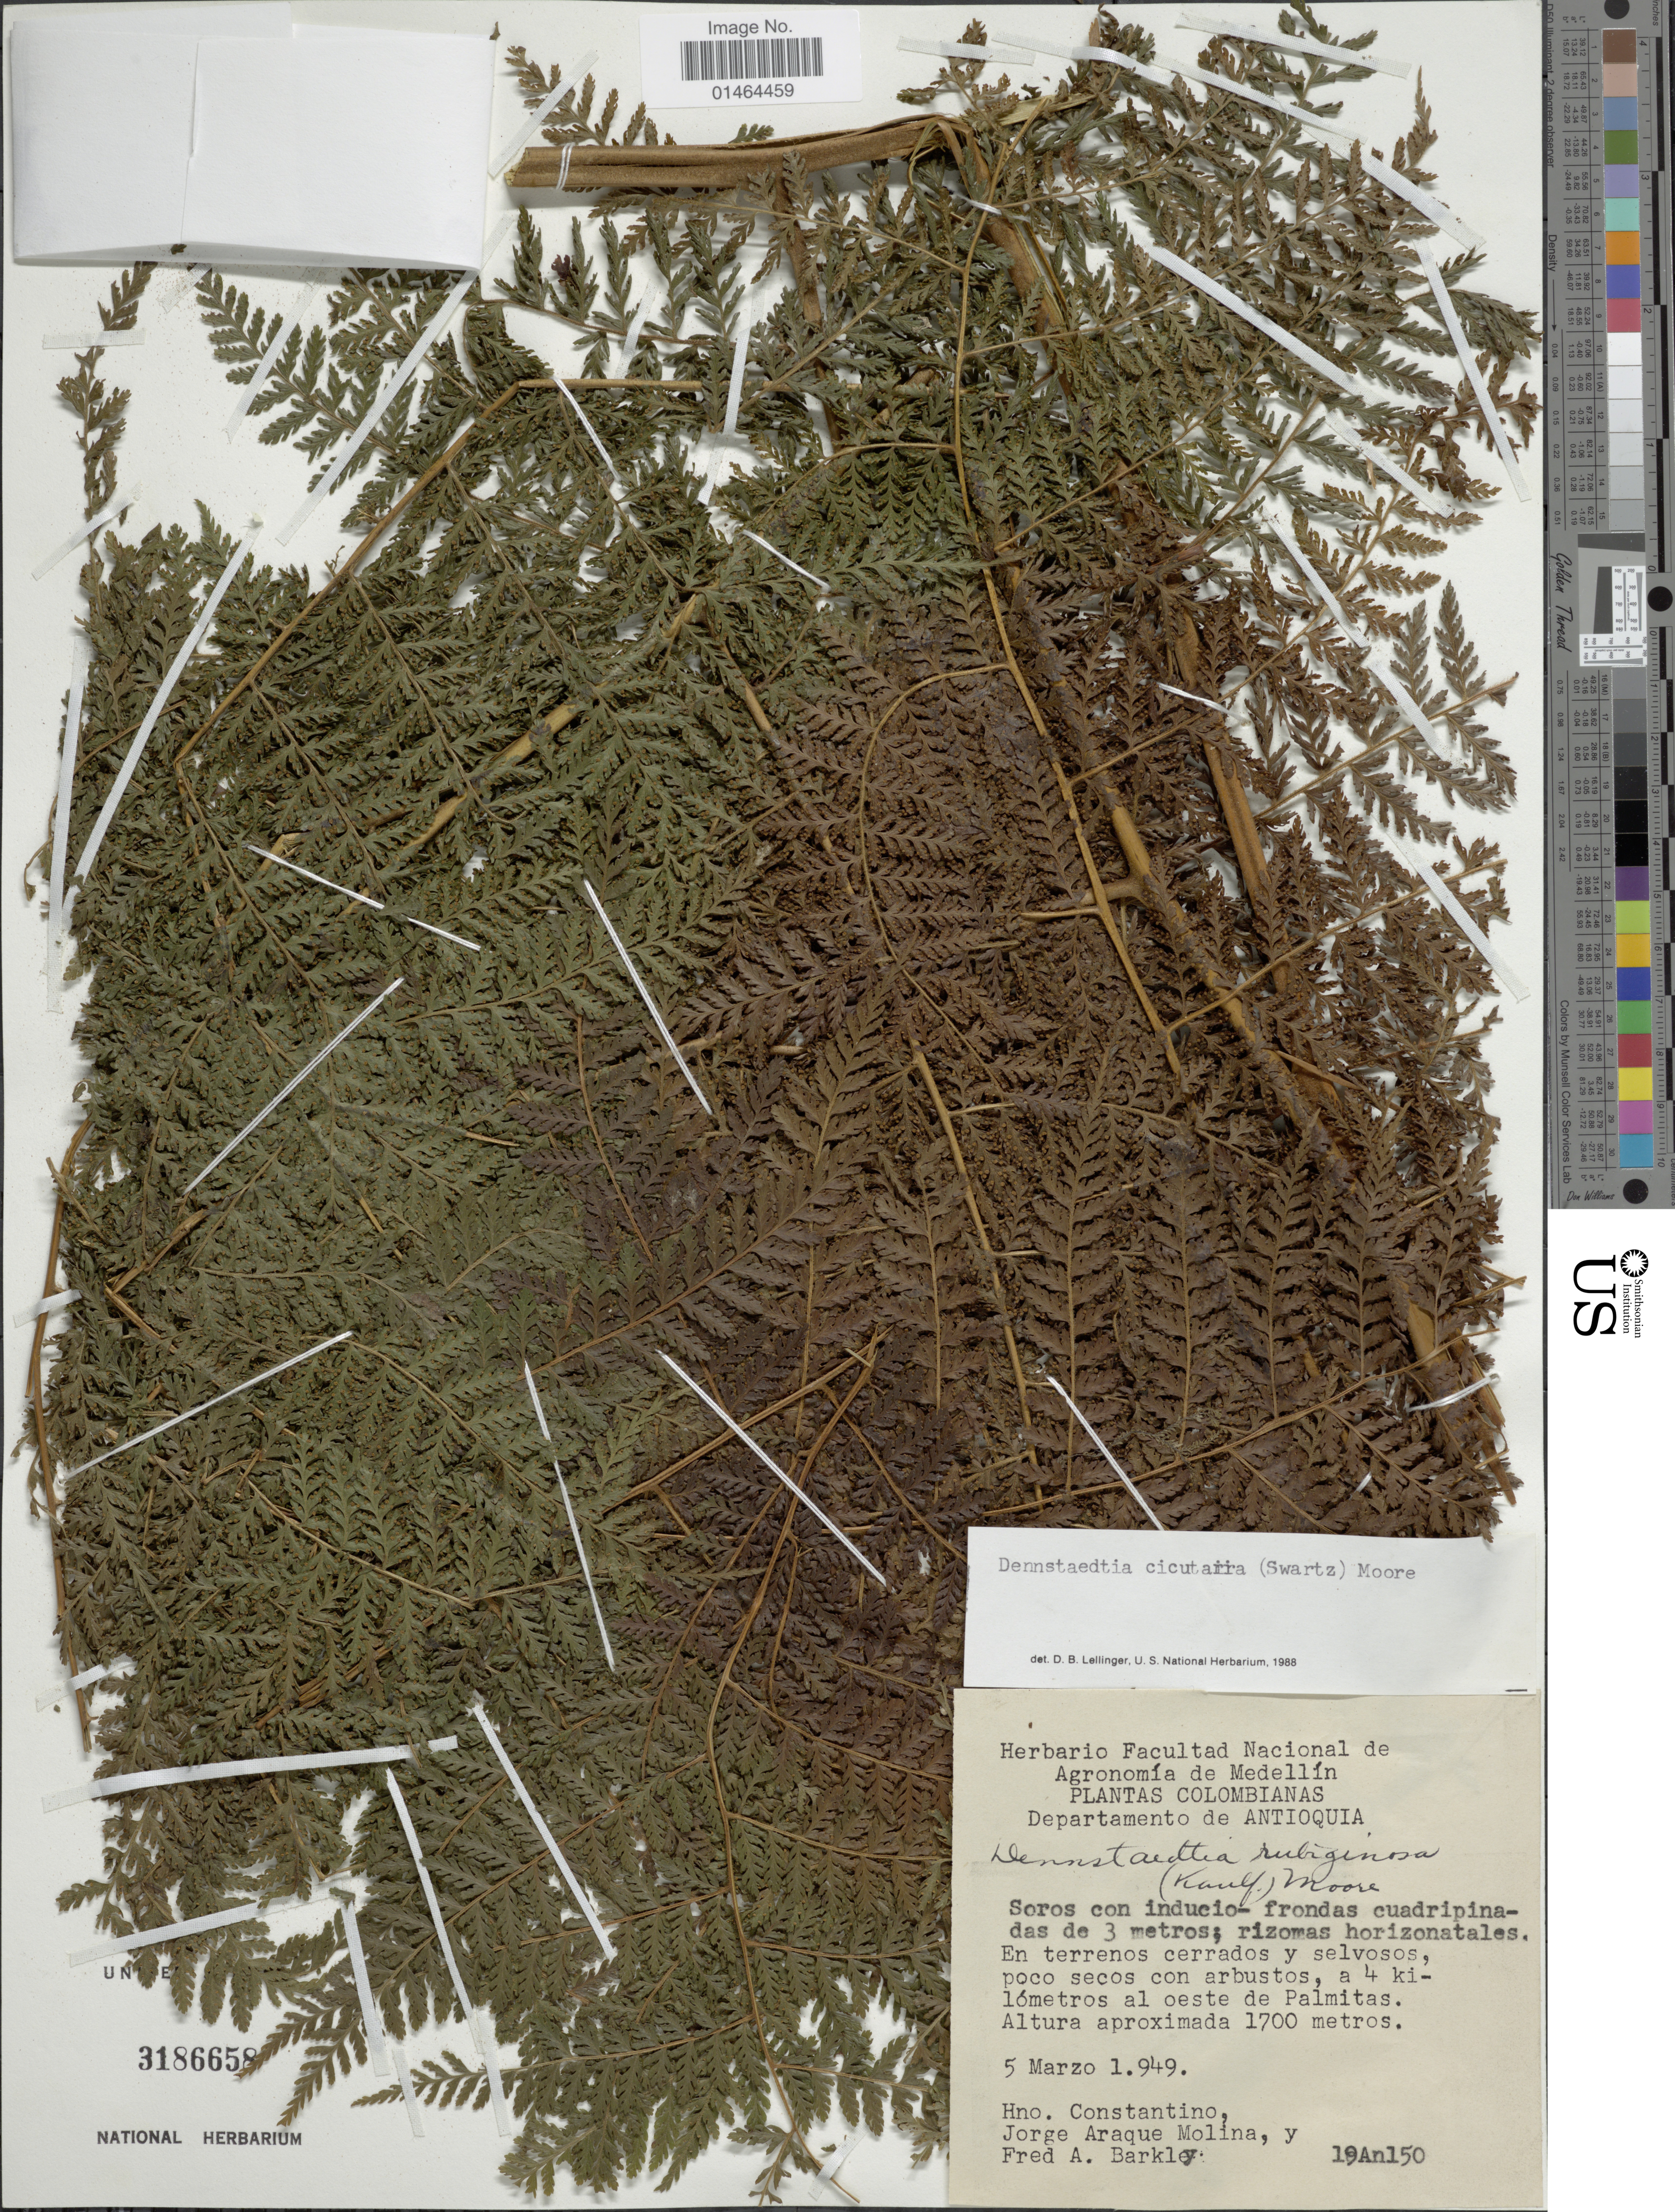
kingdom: Plantae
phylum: Tracheophyta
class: Polypodiopsida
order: Polypodiales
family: Dennstaedtiaceae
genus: Dennstaedtia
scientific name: Dennstaedtia cicutaria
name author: (Sw.) T. Moore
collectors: H. Constantino, J. Araque Molina & F. A. Barkley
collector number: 19An150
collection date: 1949-03-05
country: Colombia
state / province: Antioquia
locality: En terrenos cerrados y selvosis, poco secos con arbustos, a 4 kilómetros al oeste de Palmitas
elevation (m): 1700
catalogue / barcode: US 3186658